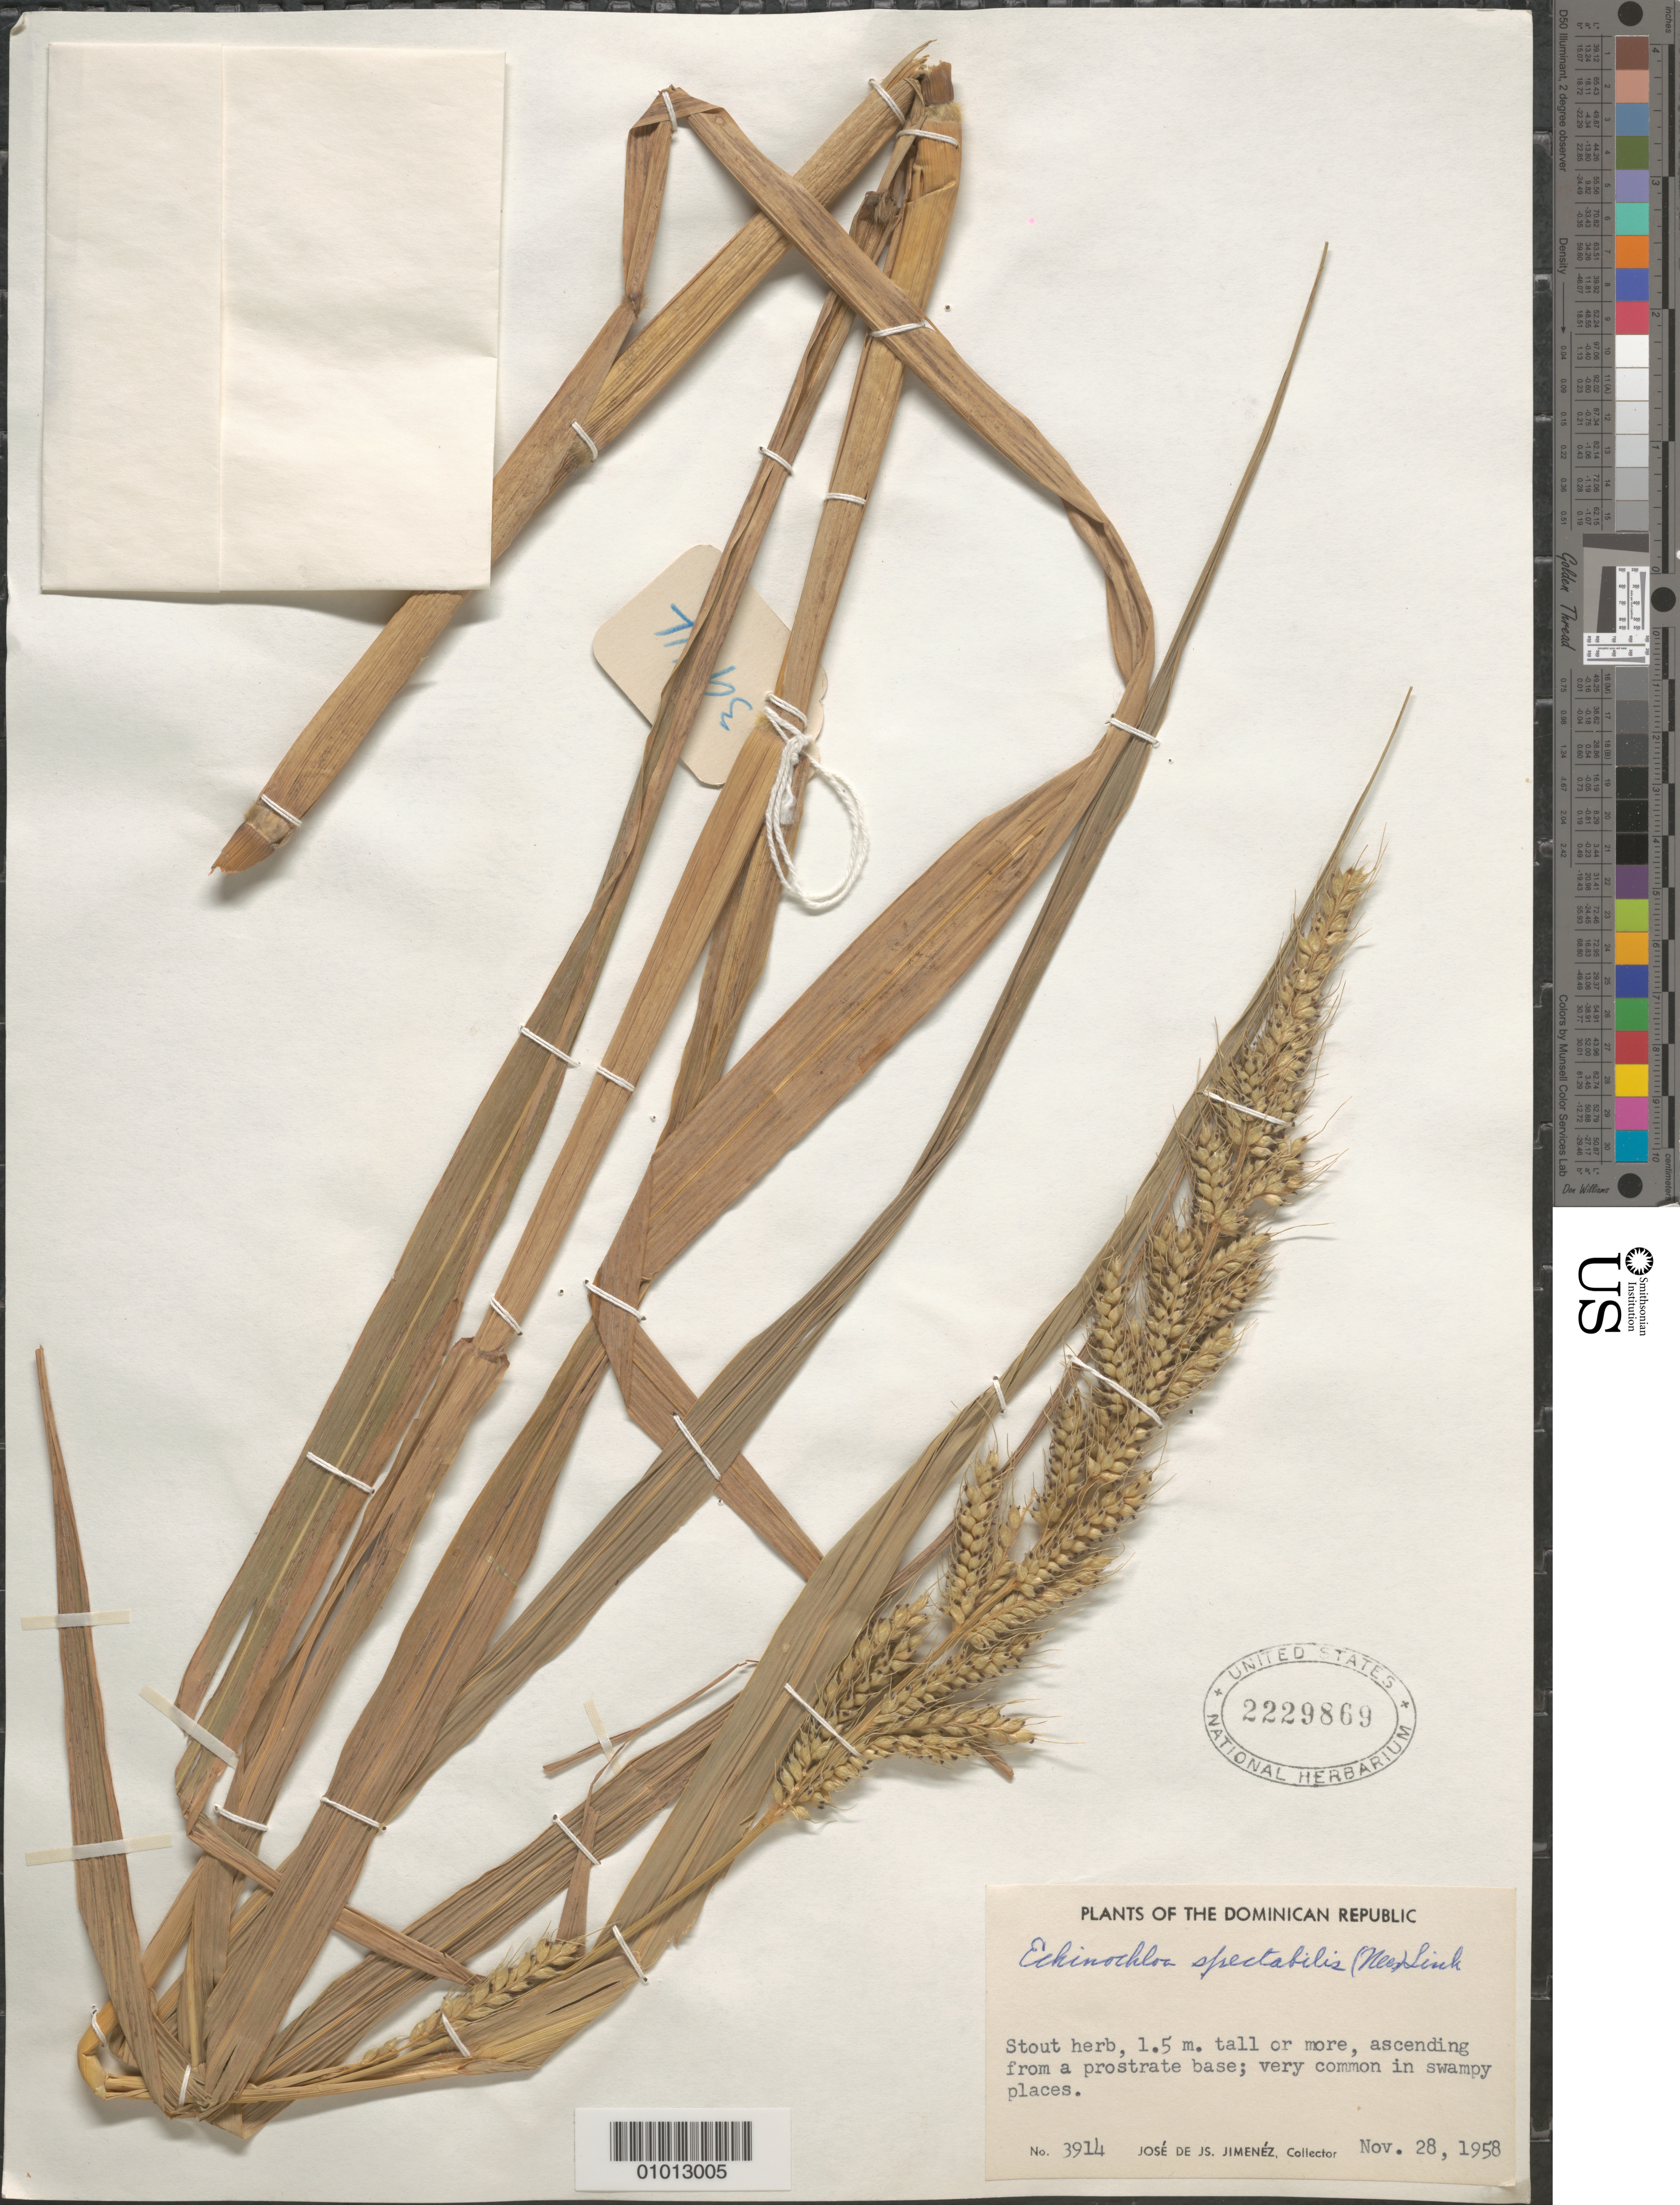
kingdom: Plantae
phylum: Tracheophyta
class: Liliopsida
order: Poales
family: Poaceae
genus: Echinochloa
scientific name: Echinochloa polystachya var. spectabilis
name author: (Nees ex Trin.) Mart. Crov.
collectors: J. J. Jiménez Almonte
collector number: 3914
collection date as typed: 28 Nov 1958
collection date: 1958-11-28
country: Dominican Republic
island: Hispaniola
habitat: Very common in swampy places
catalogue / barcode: US 2229869